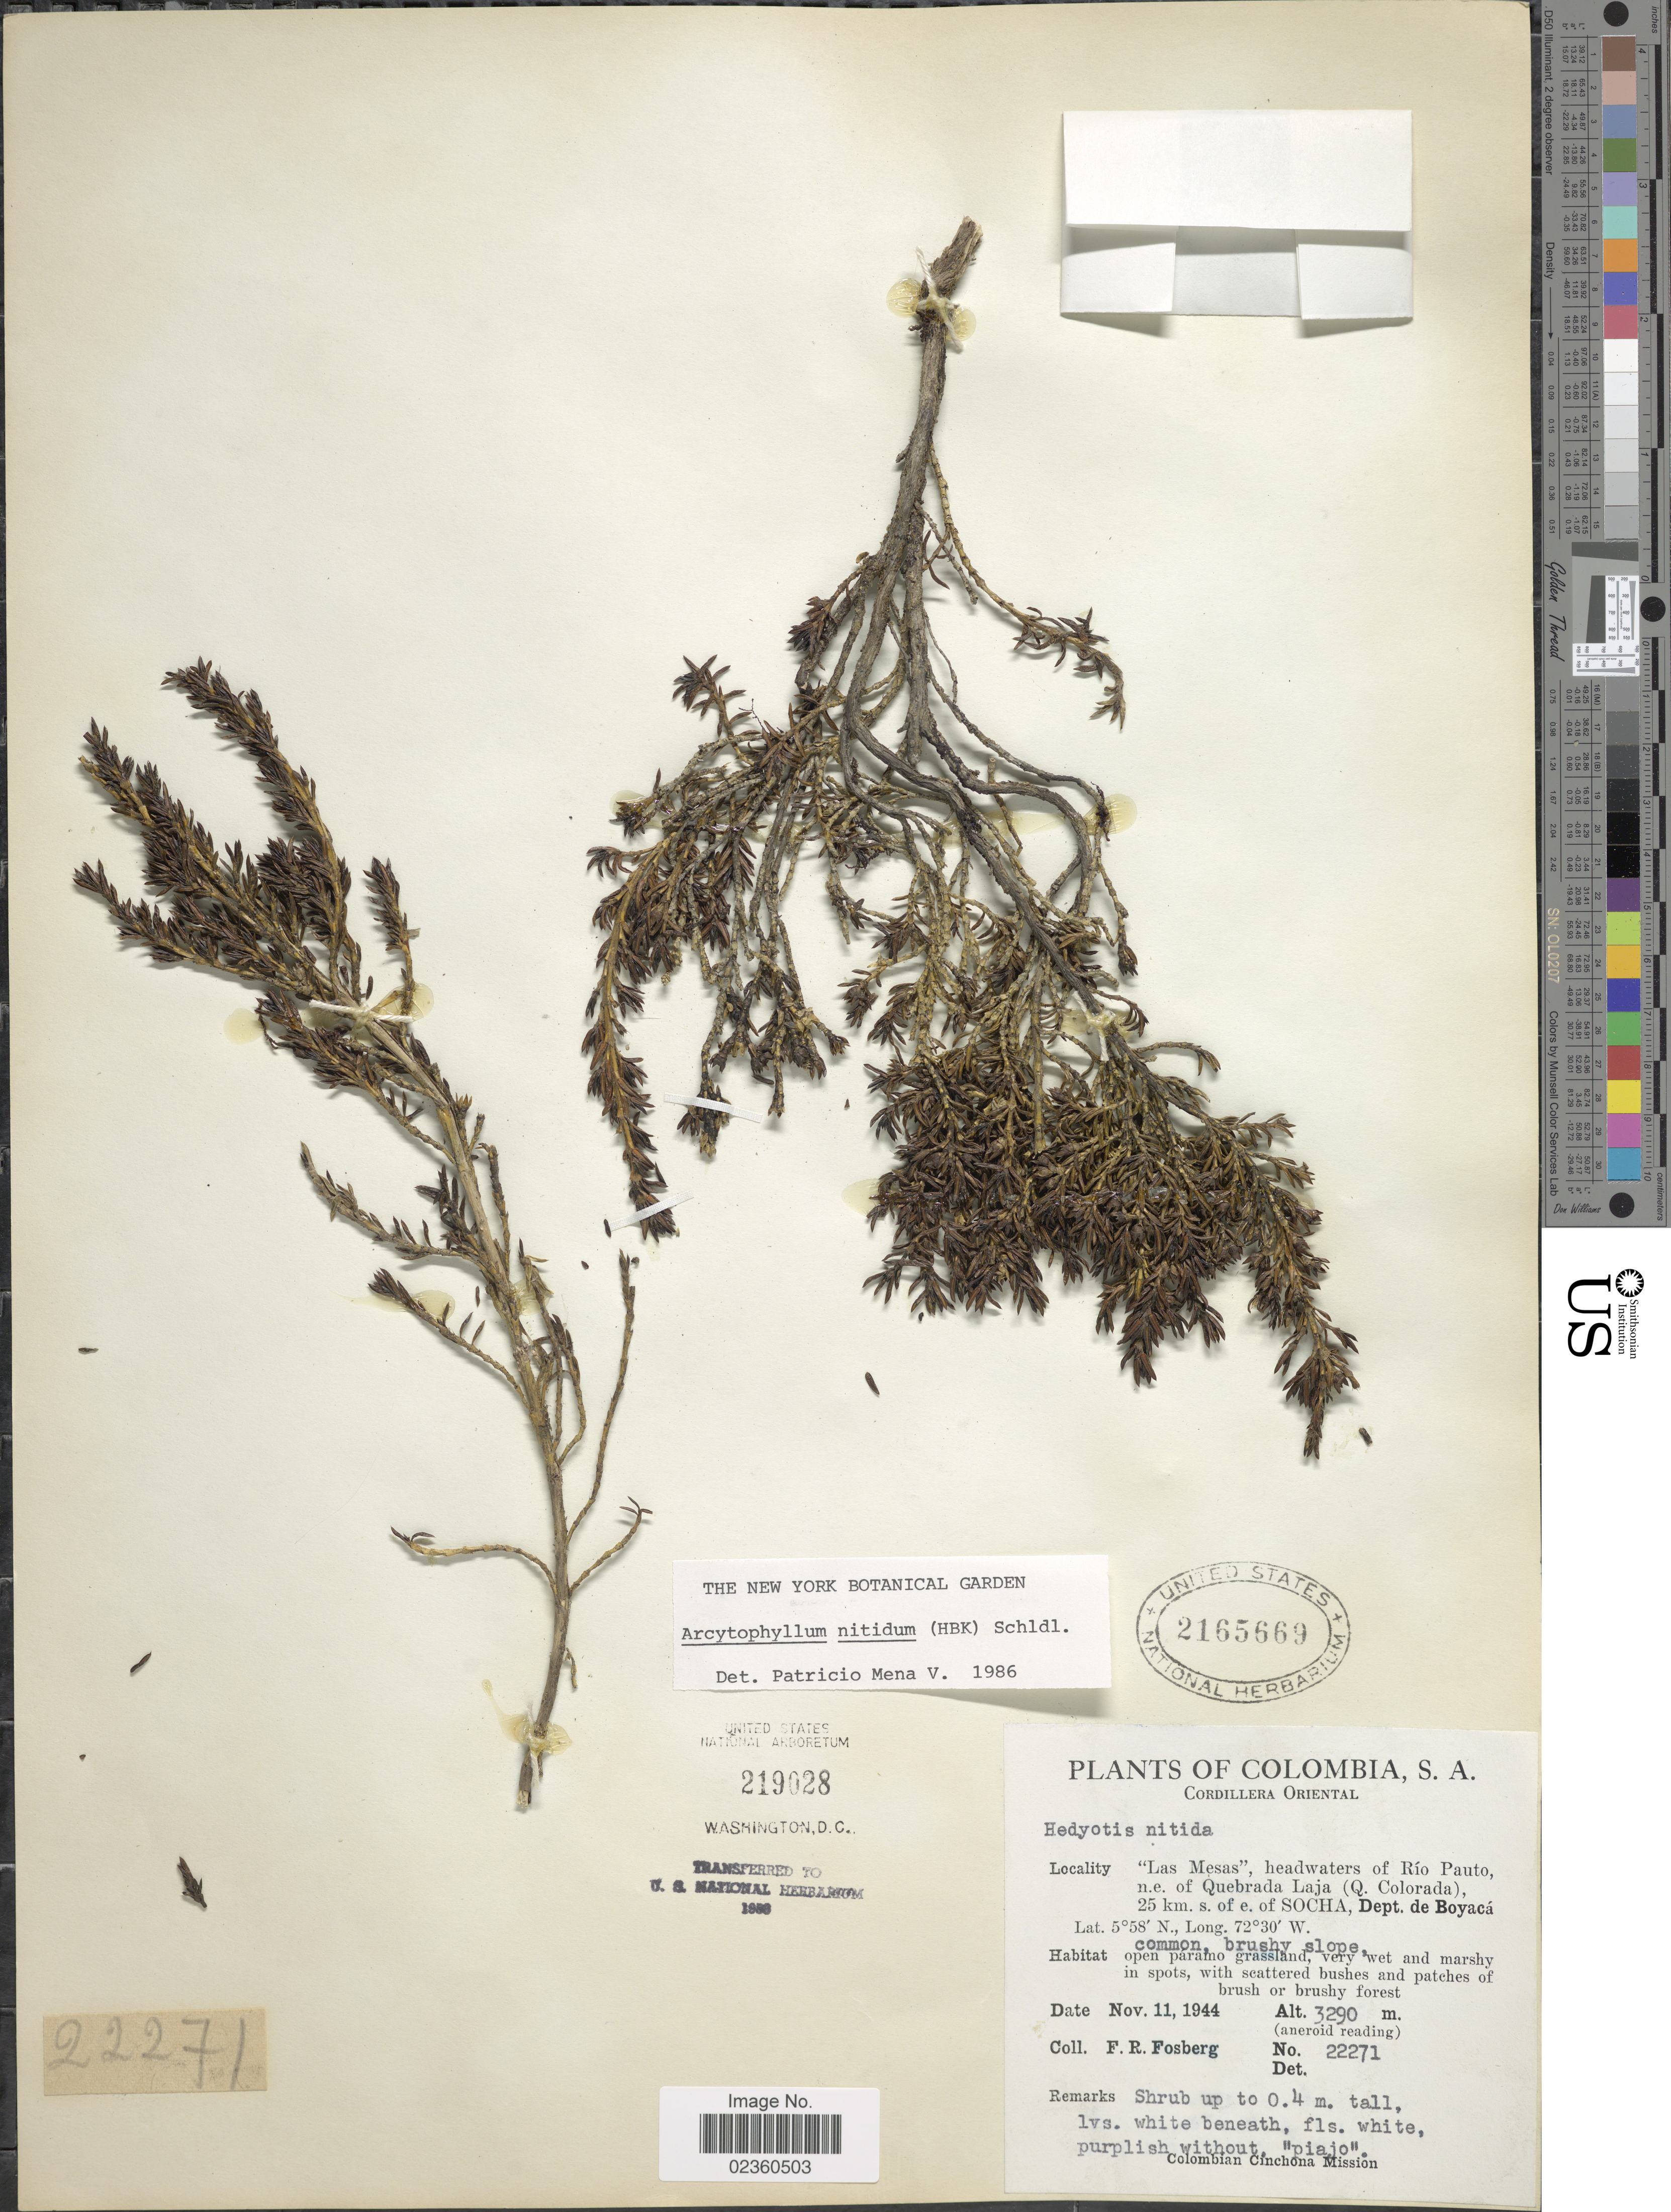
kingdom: Plantae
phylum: Tracheophyta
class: Magnoliopsida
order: Gentianales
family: Rubiaceae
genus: Arcytophyllum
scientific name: Arcytophyllum nitidum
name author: (Kunth) Schltdl.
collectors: F. R. Fosberg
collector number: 22271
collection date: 1944-11-11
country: Colombia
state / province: Boyacá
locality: Cordillera Oriental, 'Las Mesas', headwaters of Río Pauto, n.e. of Quebrada Laja (Q. Colorada), 25 km s. of e. of Socha, Dept de Boyacá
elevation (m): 3290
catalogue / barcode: US 2165669